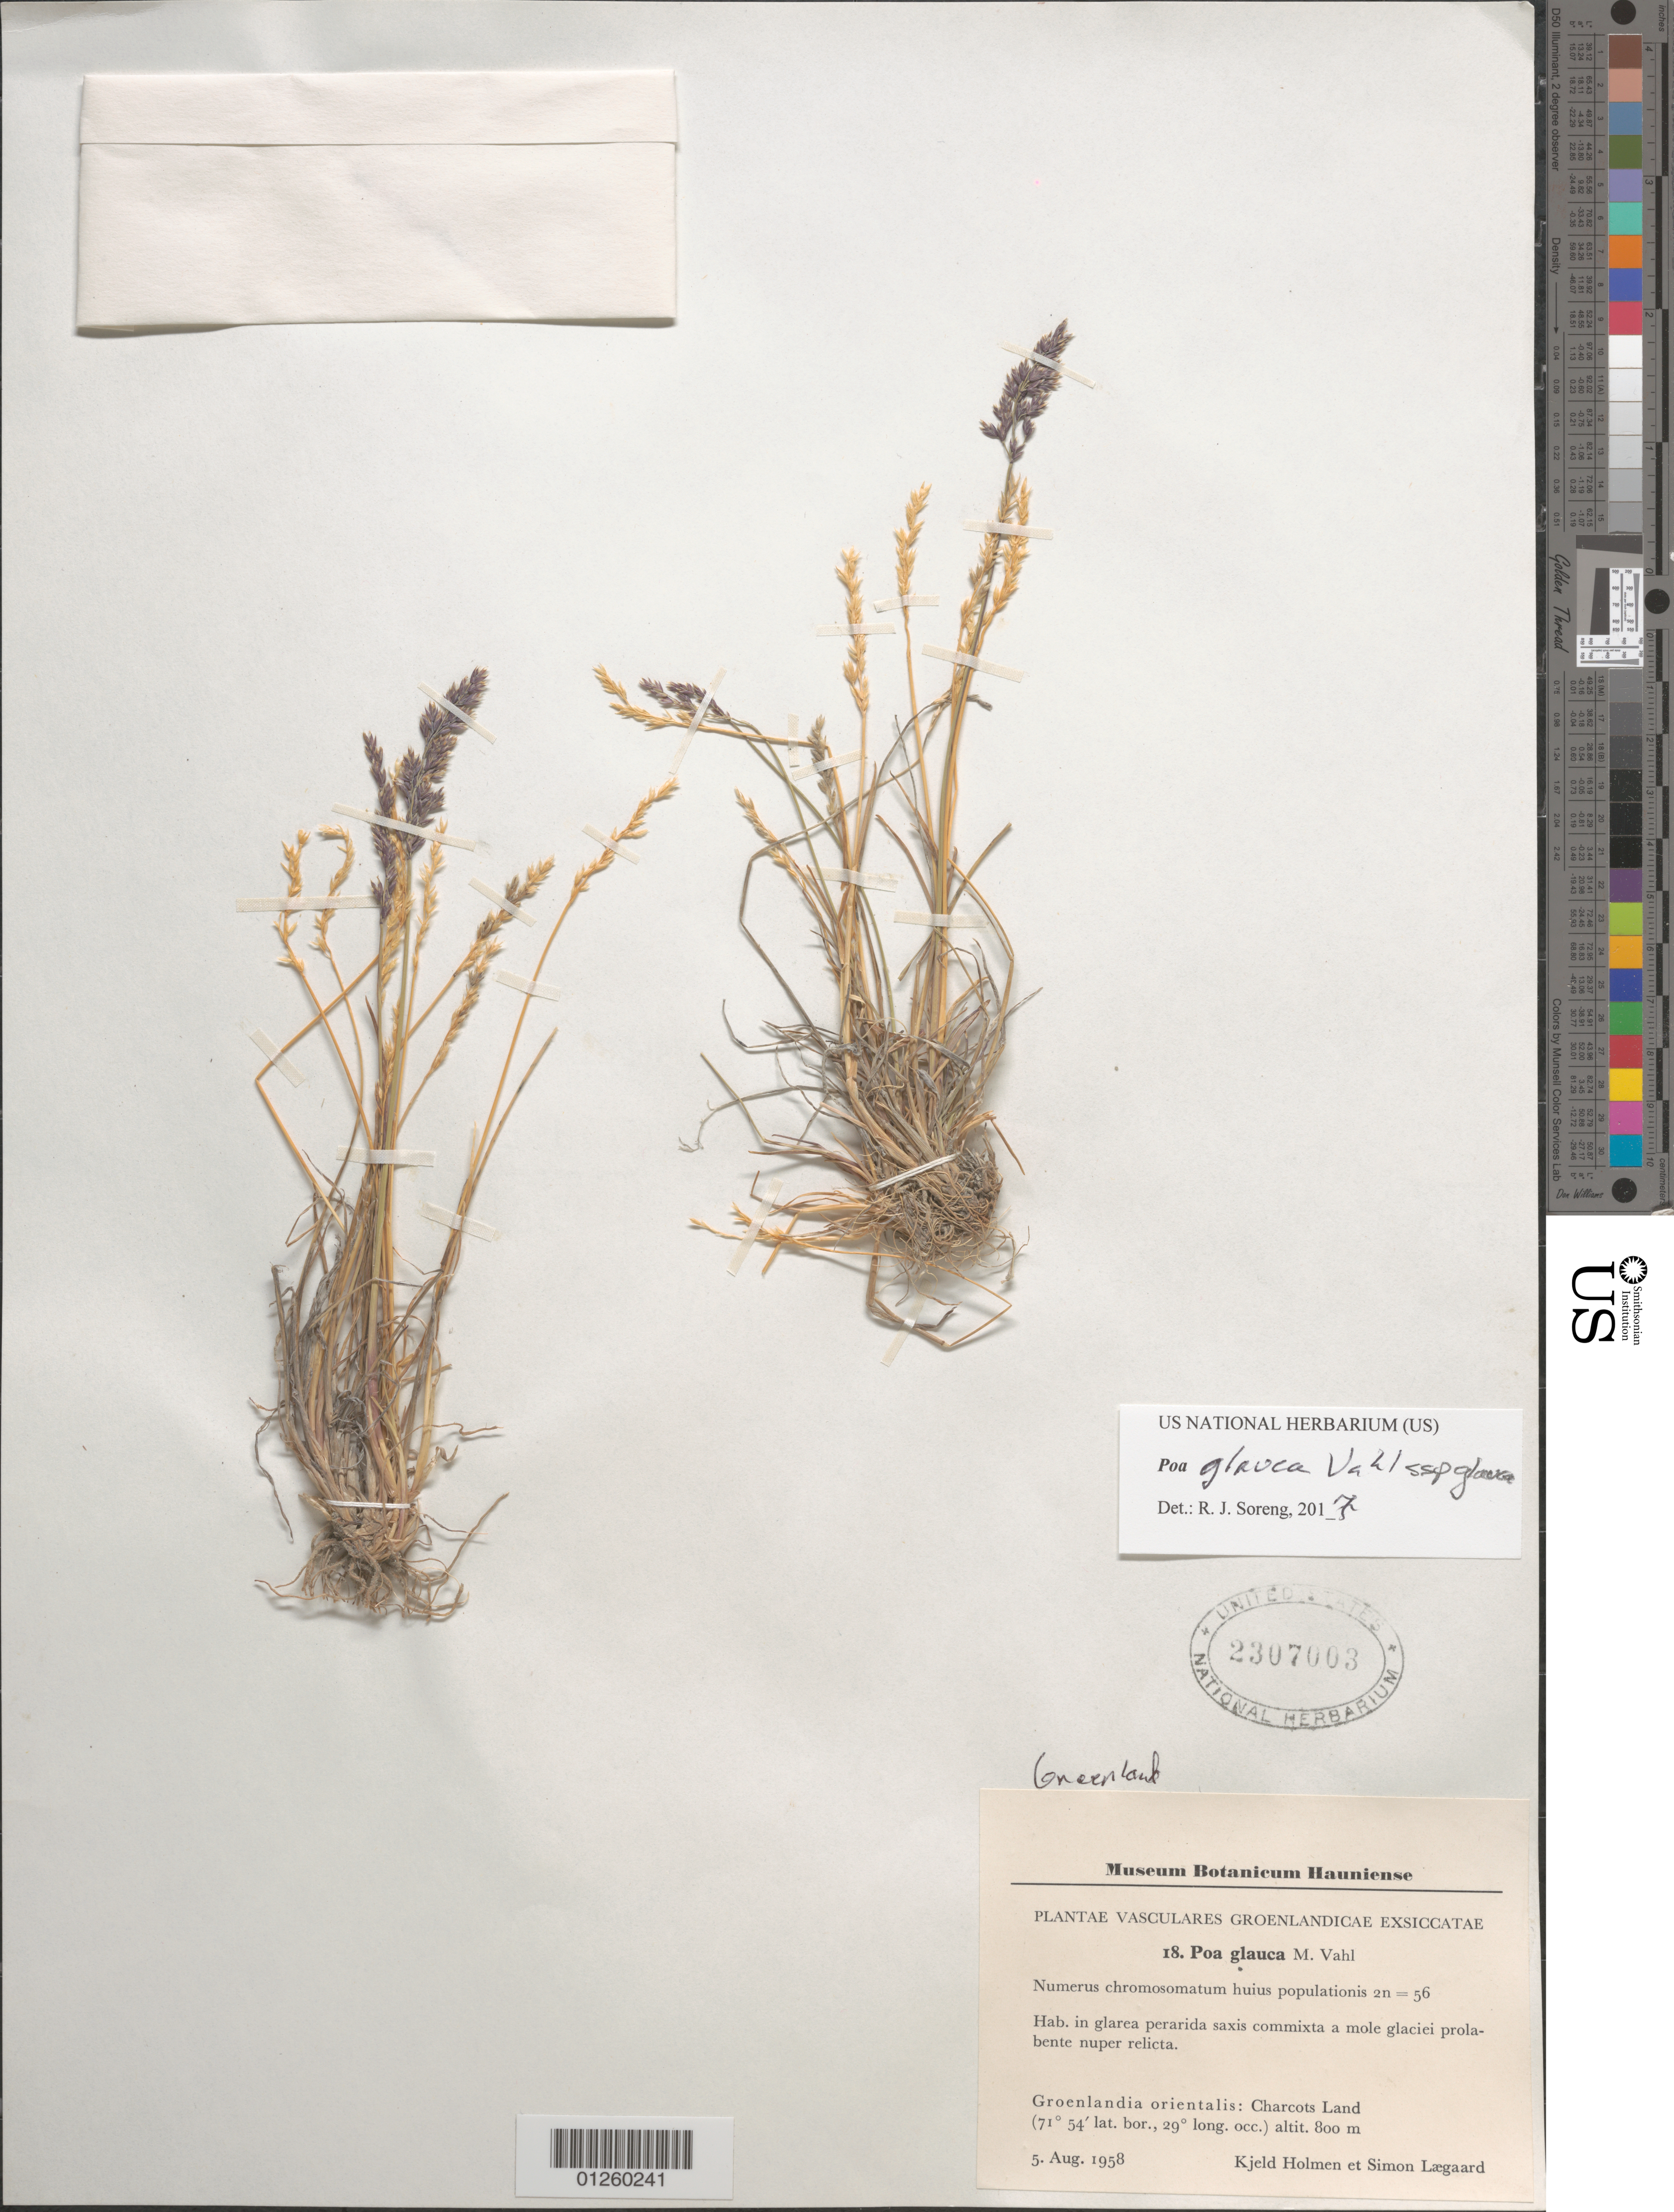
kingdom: Plantae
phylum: Tracheophyta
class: Liliopsida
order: Poales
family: Poaceae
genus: Poa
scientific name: Poa glauca subsp. glauca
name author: Vahl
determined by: Soreng, Robert J., Research Associate (BOT), Smithsonian Institution - National Museum of Natural History (UNITED STATES)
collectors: K. A. Holmen & S. Lægaard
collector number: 18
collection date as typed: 5. Aug. 1958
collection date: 1958-08-05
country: Greenland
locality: Groenlandia Orientalis: Charcots Land.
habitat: Hab. in glarea perarida saxis commixta a mole glaciei prolabente nuper relicta.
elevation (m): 800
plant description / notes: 2n = 56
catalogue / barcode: US 2307003